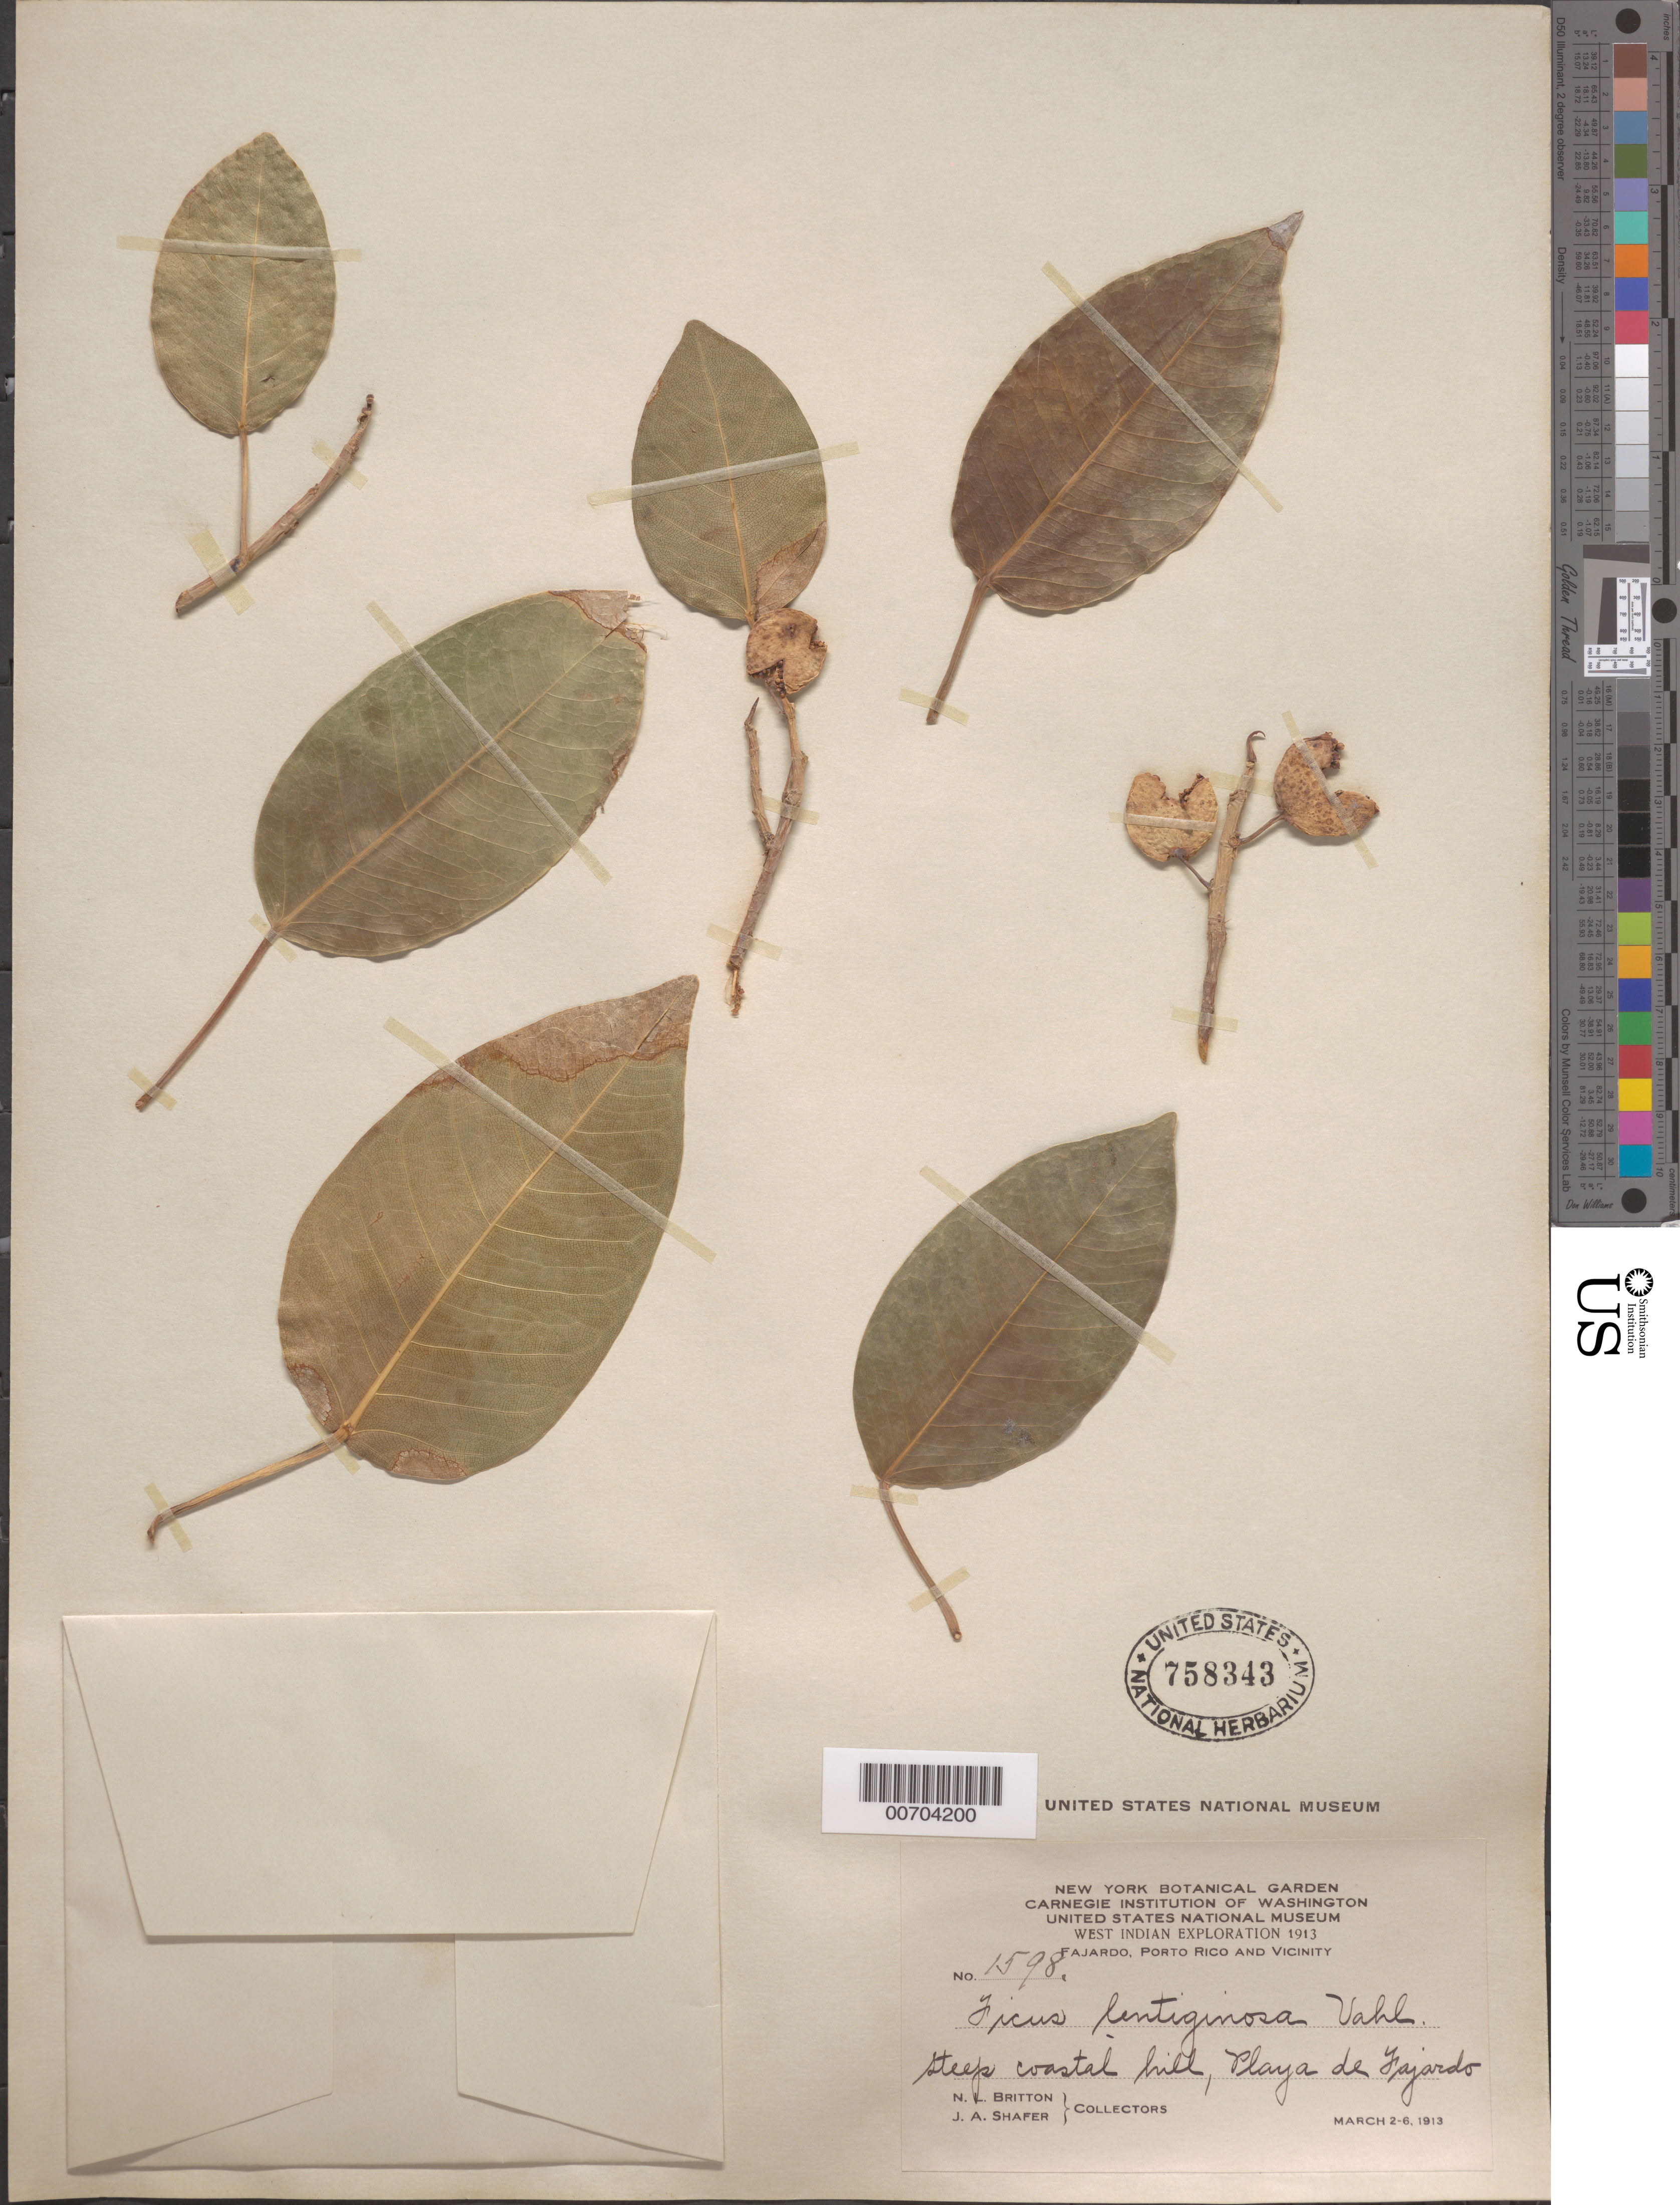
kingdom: Plantae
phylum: Tracheophyta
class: Magnoliopsida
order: Rosales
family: Moraceae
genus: Ficus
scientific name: Ficus laevigata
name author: Vahl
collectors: N. Britton & J. A. Shafer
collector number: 1598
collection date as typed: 02 Mar 1913 to 6 Mar 1913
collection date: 1913-03-02/1913-03-06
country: Puerto Rico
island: Greater Antilles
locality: Fajardo, vic of, Playa de Fajardo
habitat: Steep coastal hill.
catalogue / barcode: US 758343